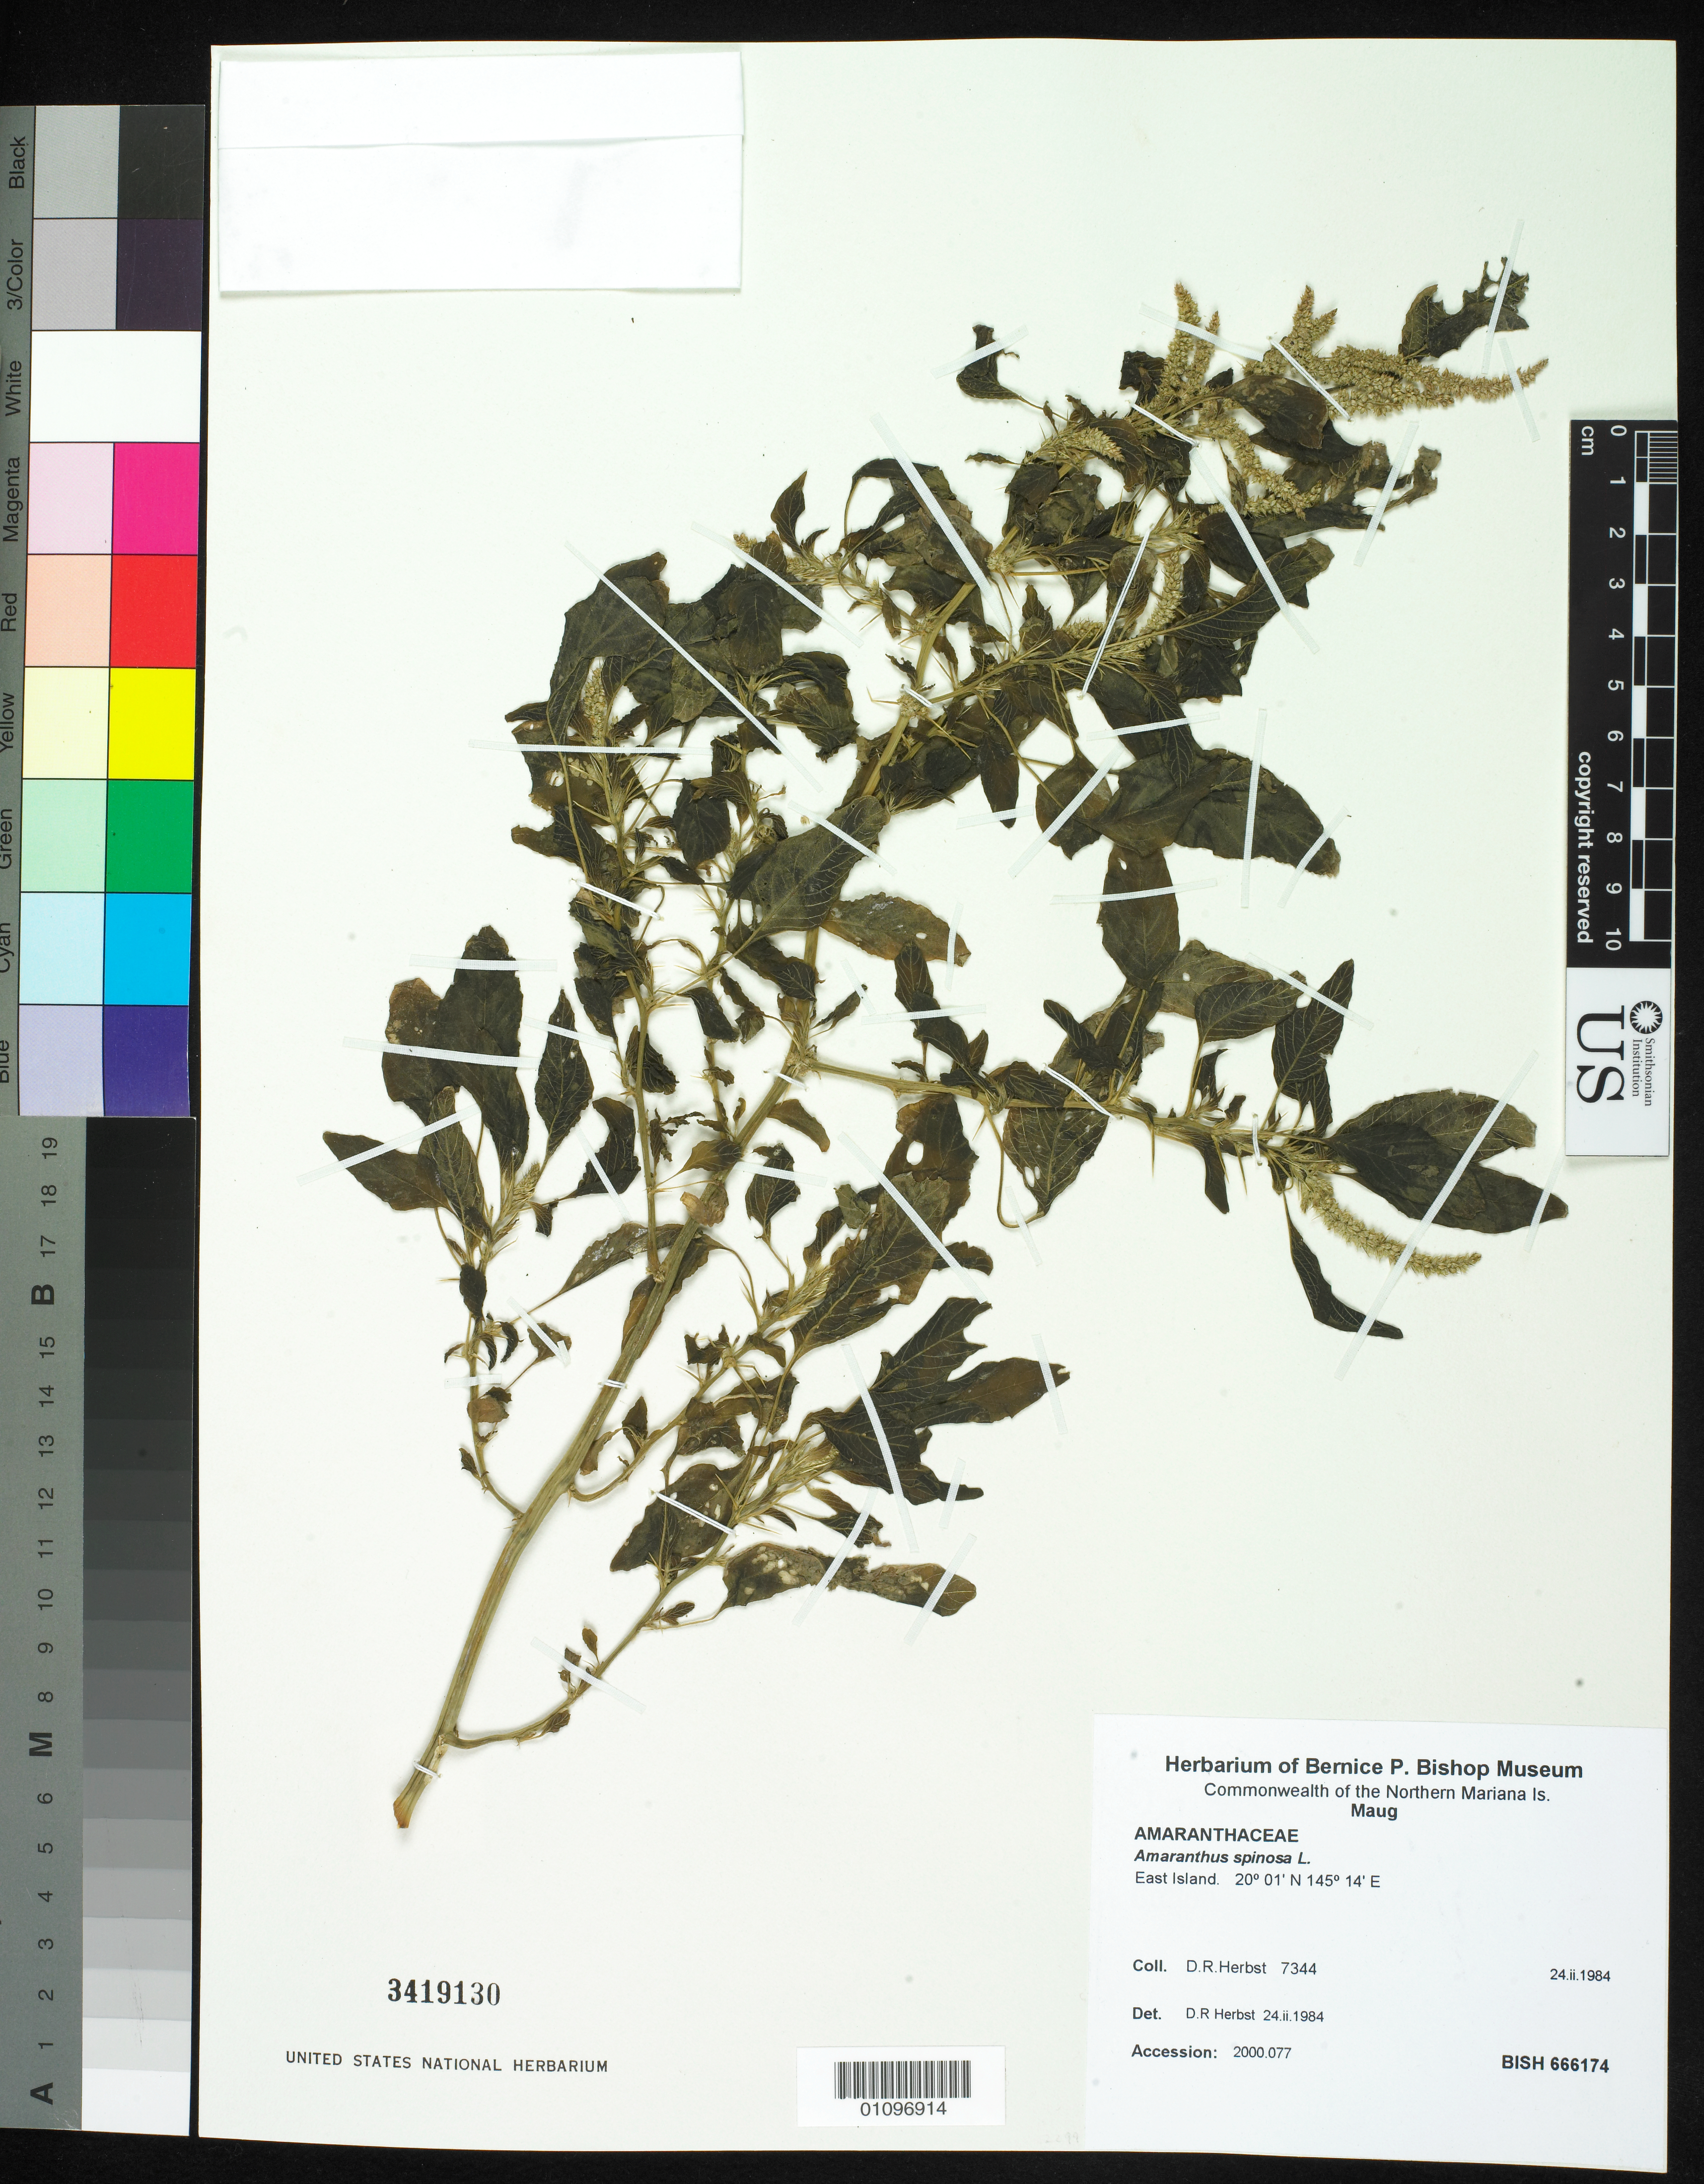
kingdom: Plantae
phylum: Tracheophyta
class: Magnoliopsida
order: Caryophyllales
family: Amaranthaceae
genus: Amaranthus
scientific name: Amaranthus spinosus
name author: L.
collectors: D. R. Herbst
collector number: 7344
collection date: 1984-02-24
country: Northern Mariana Islands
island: Maug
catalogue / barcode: US 3419130